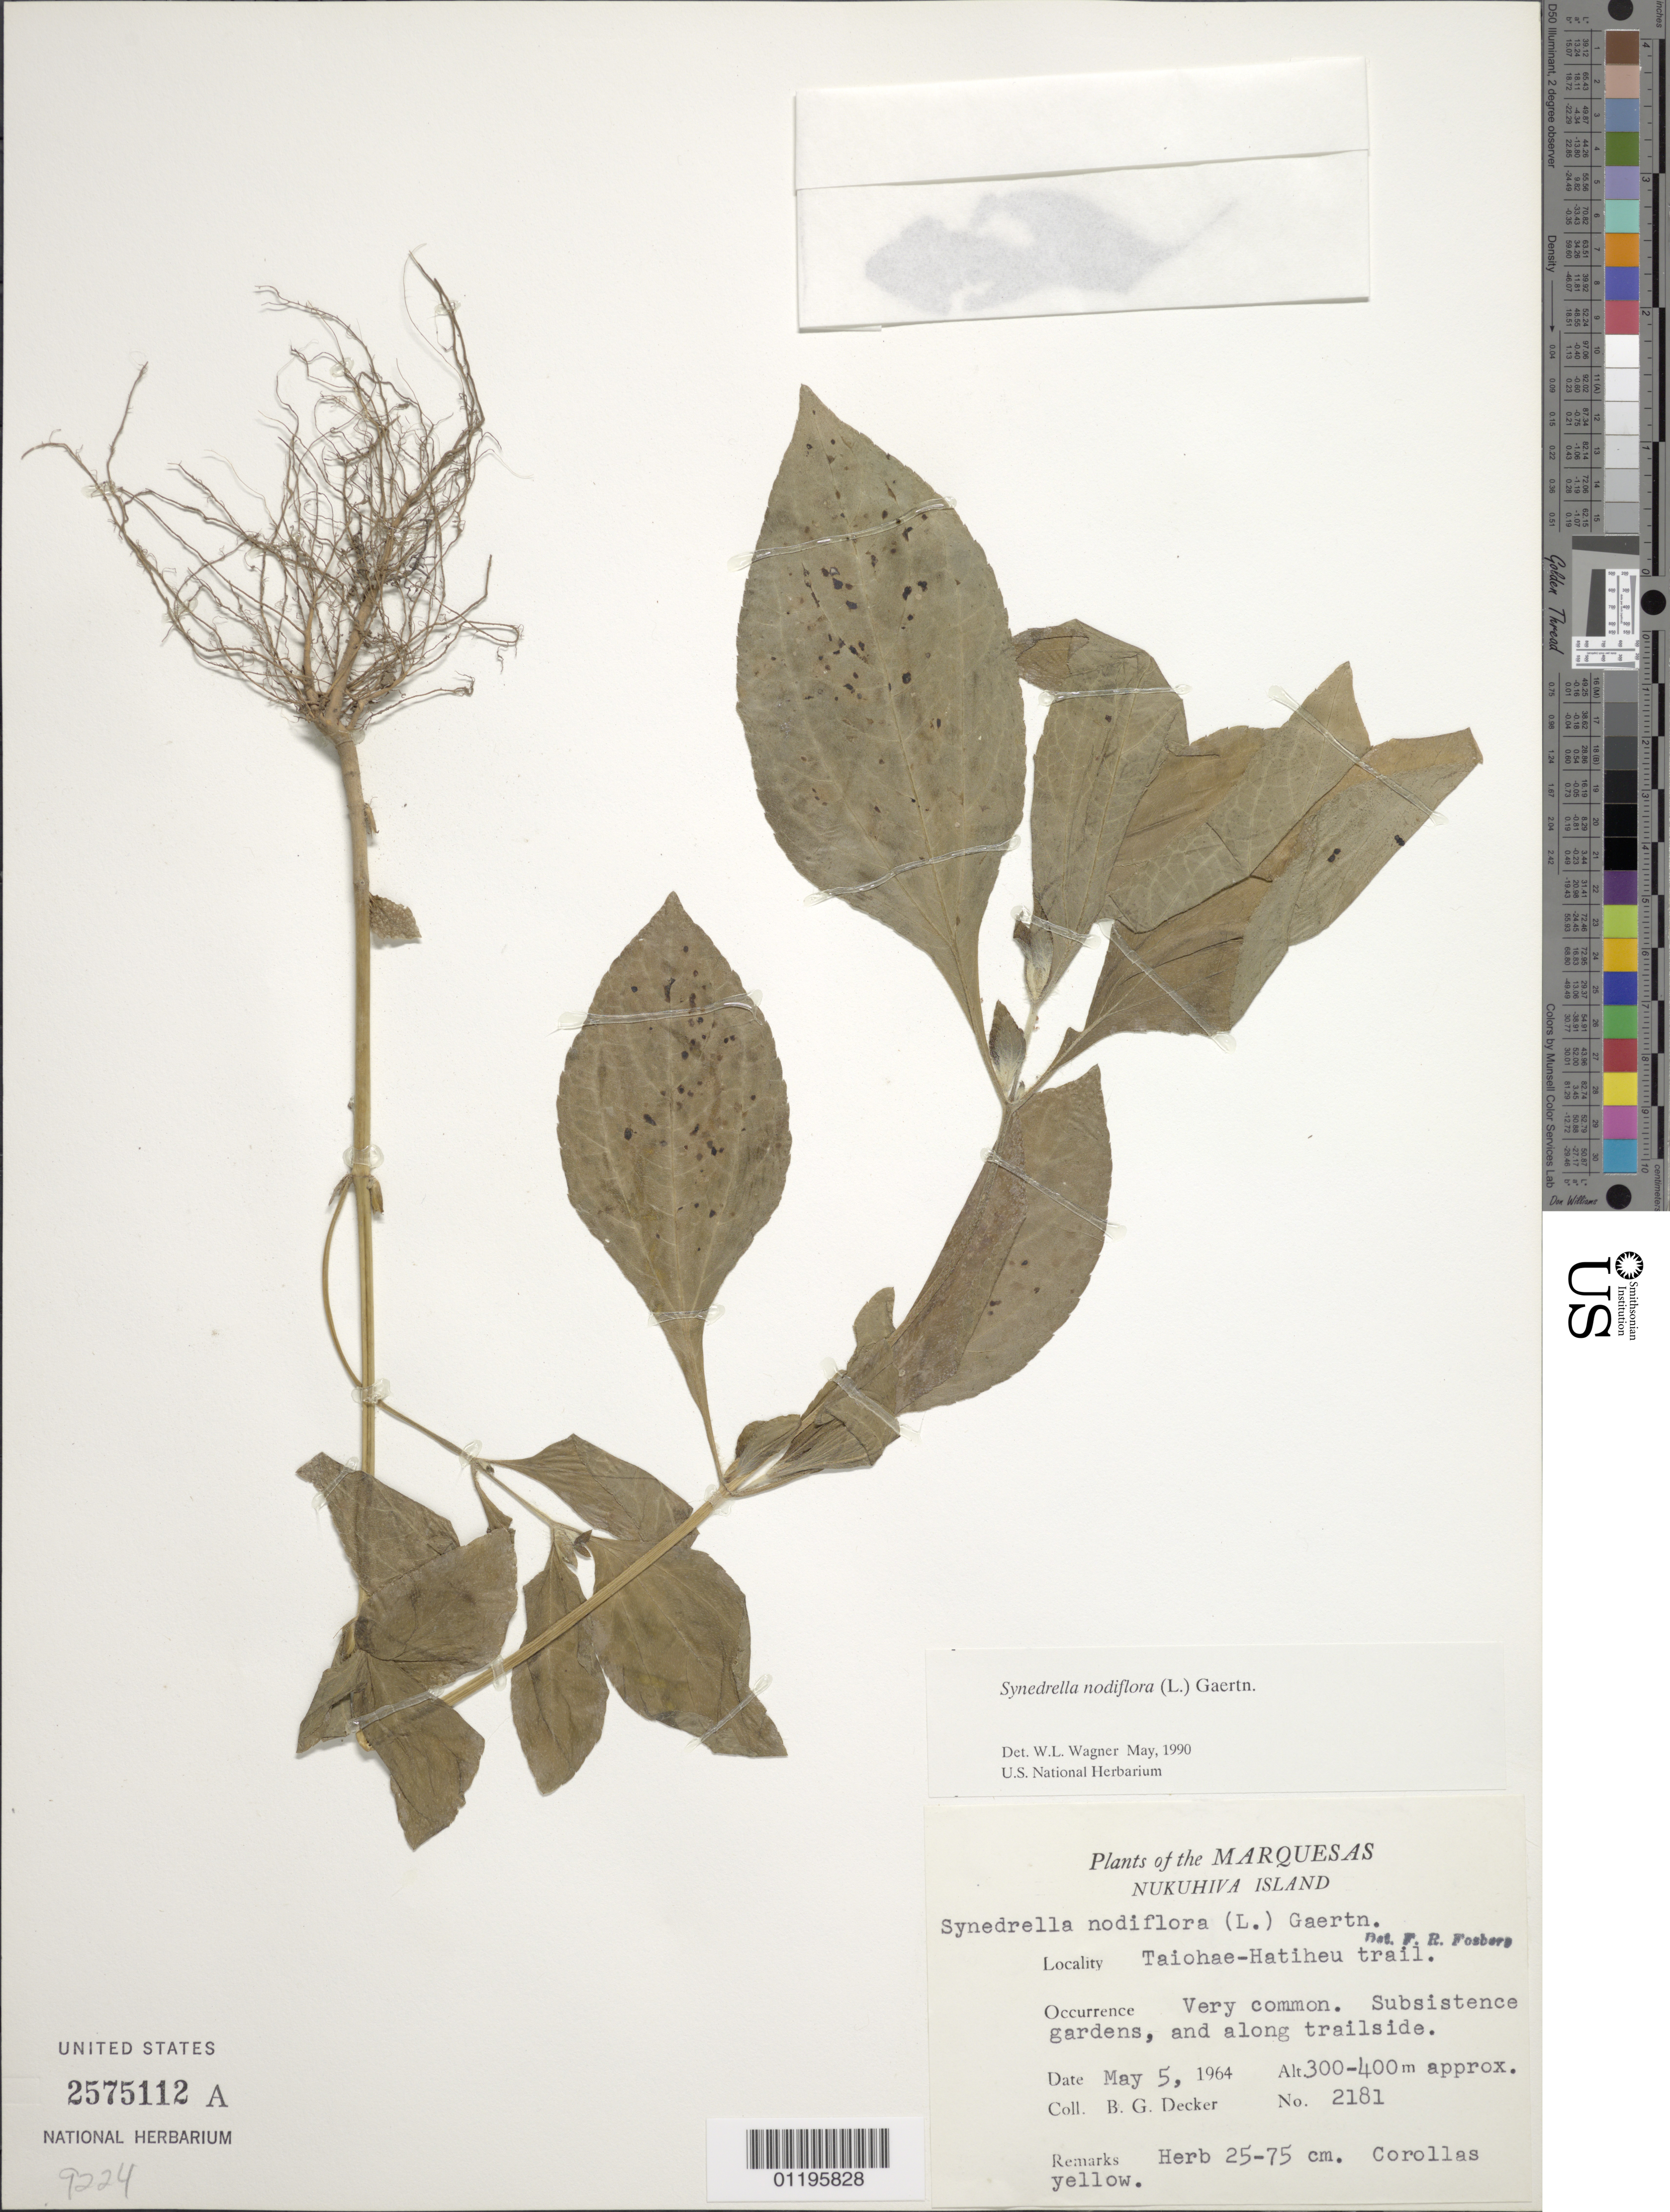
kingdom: Plantae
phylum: Tracheophyta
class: Magnoliopsida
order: Asterales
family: Asteraceae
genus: Synedrella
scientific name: Synedrella nodiflora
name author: (L.) Gaertn.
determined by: Wagner, W. L., (BOT), Smithsonian Institution - National Museum of Natural History (UNITED STATES)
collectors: B. G. Decker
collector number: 2181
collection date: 1964-05-05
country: French Polynesia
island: Nuku Hiva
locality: Taiohae-Hatiheu Trail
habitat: Subsistence gardens, along trailside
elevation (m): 300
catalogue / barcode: US 2575112A